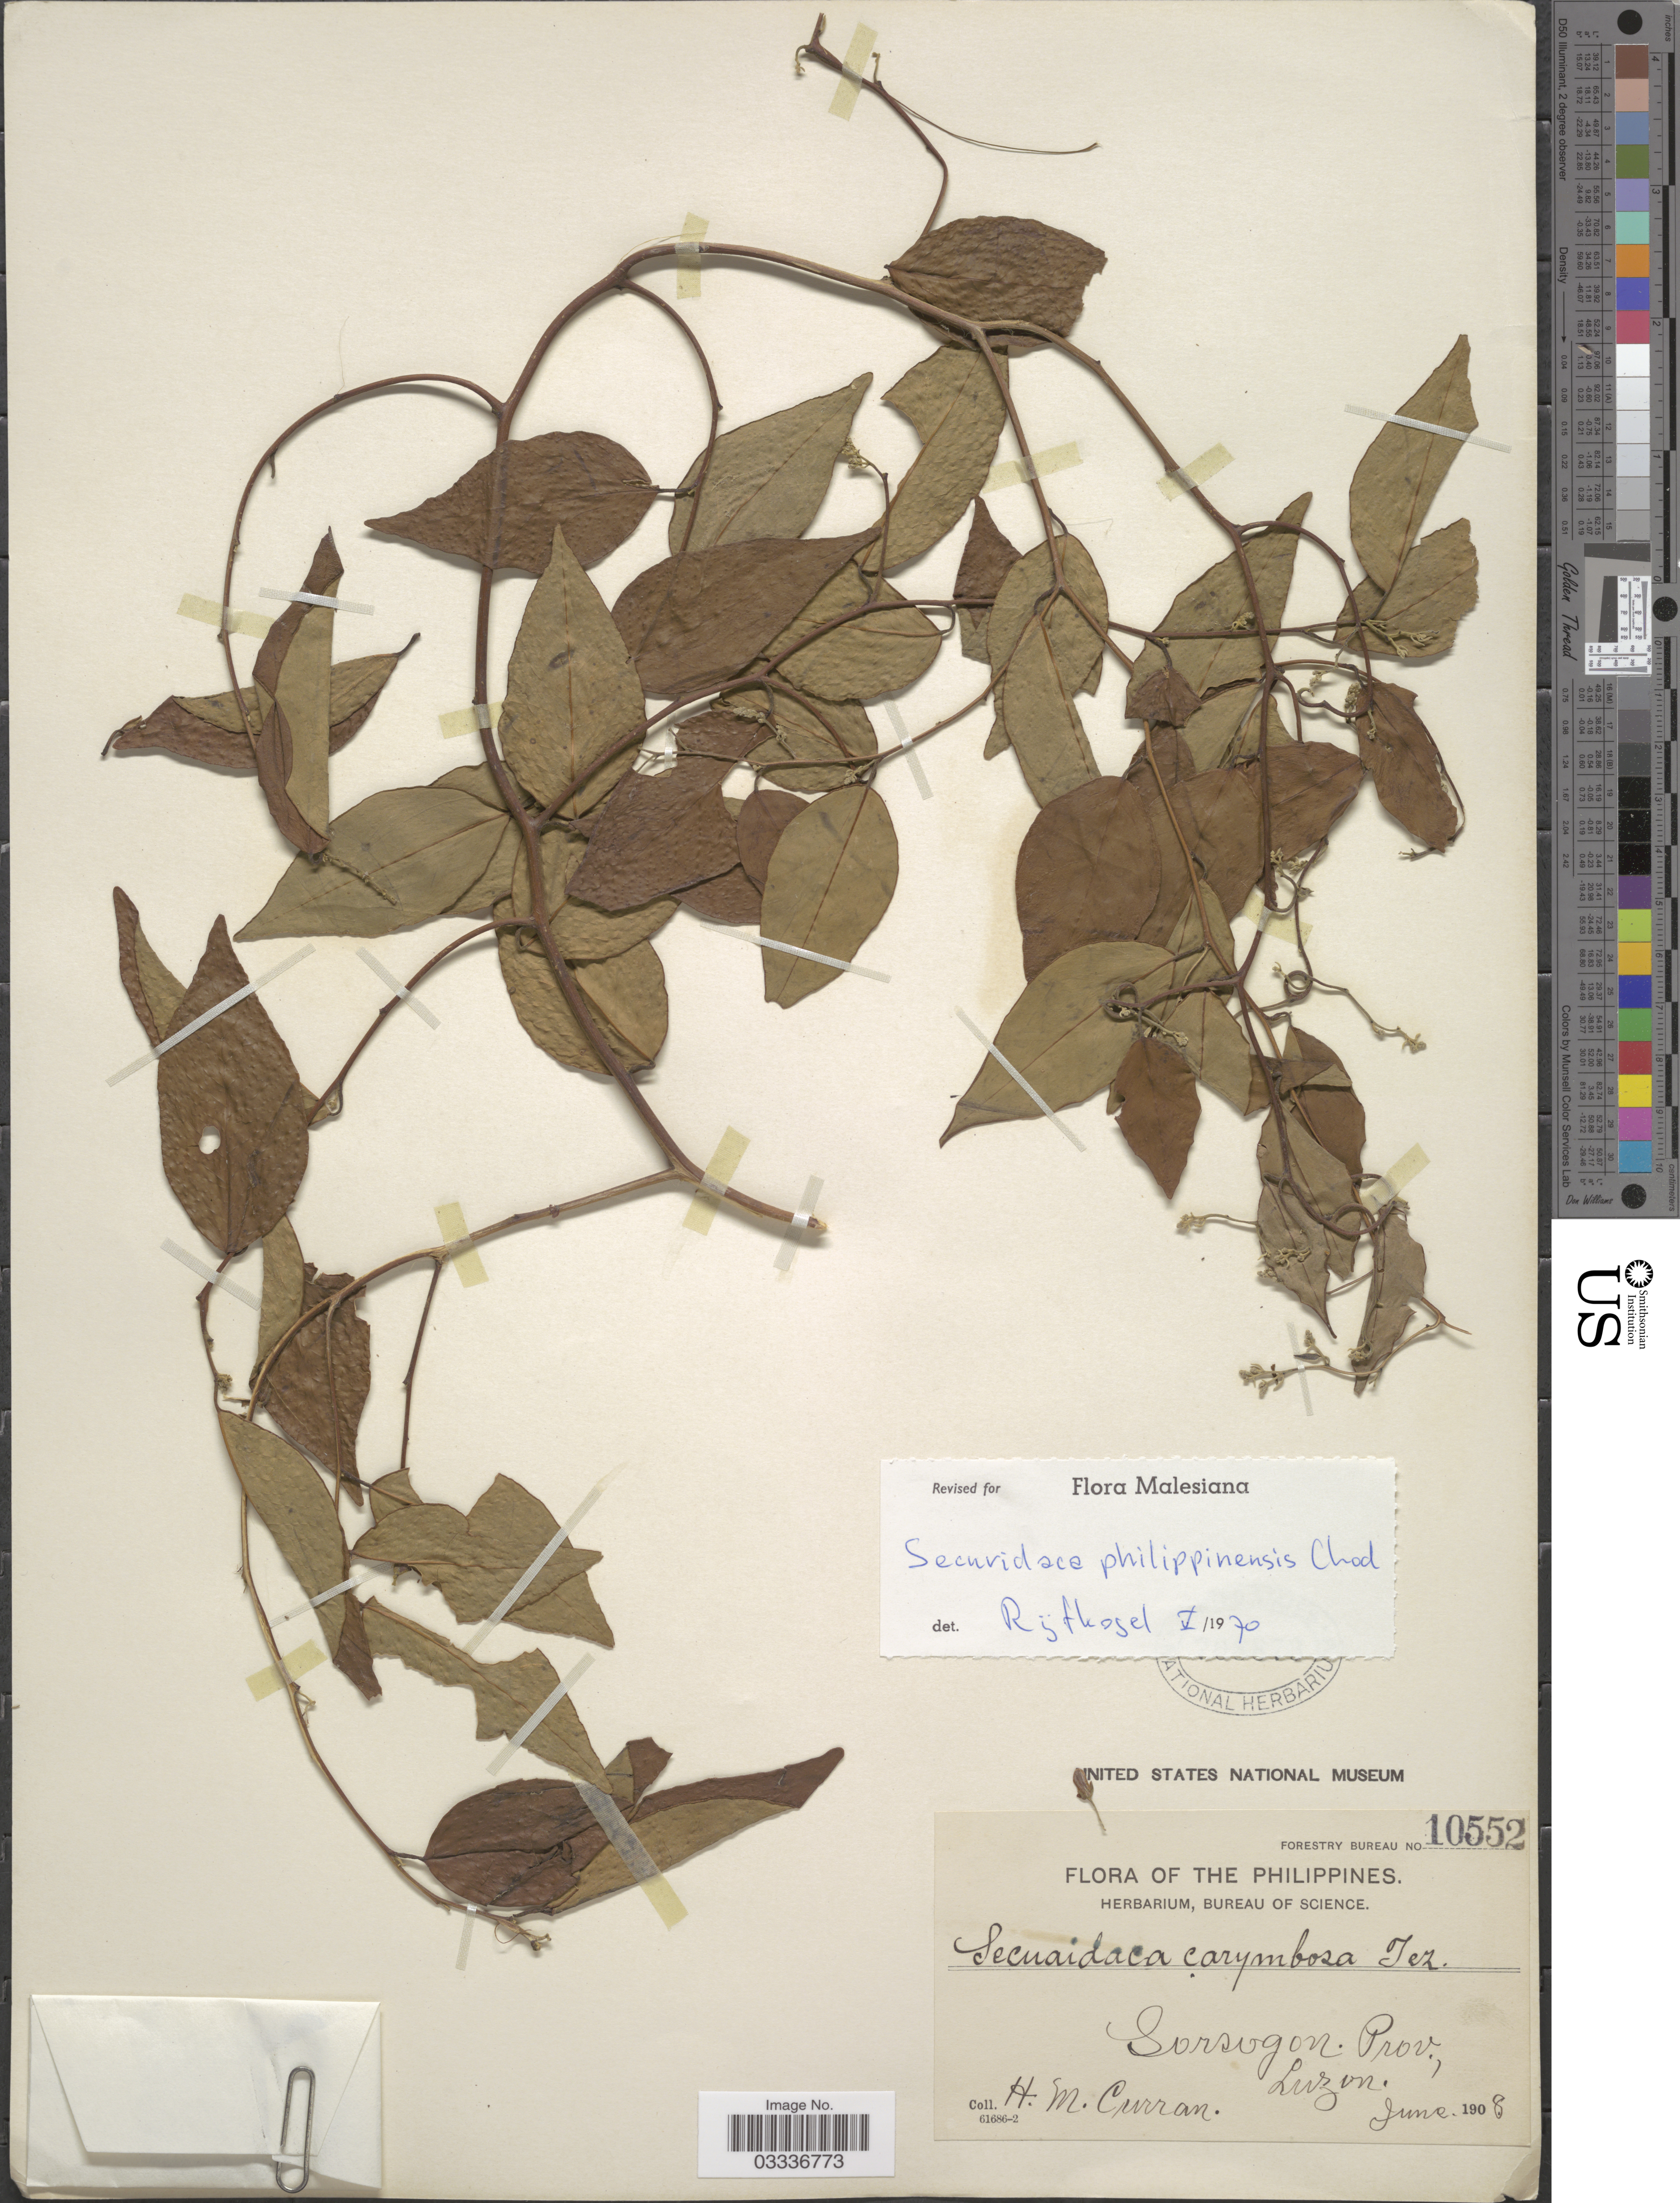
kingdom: Plantae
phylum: Tracheophyta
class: Magnoliopsida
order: Fabales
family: Polygalaceae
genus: Securidaca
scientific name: Securidaca philippinensis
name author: Chodat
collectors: H. M. Curran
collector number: Forestry Bureau 10552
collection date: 1908-06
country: Philippines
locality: Sorsogon Prov., Luzon.